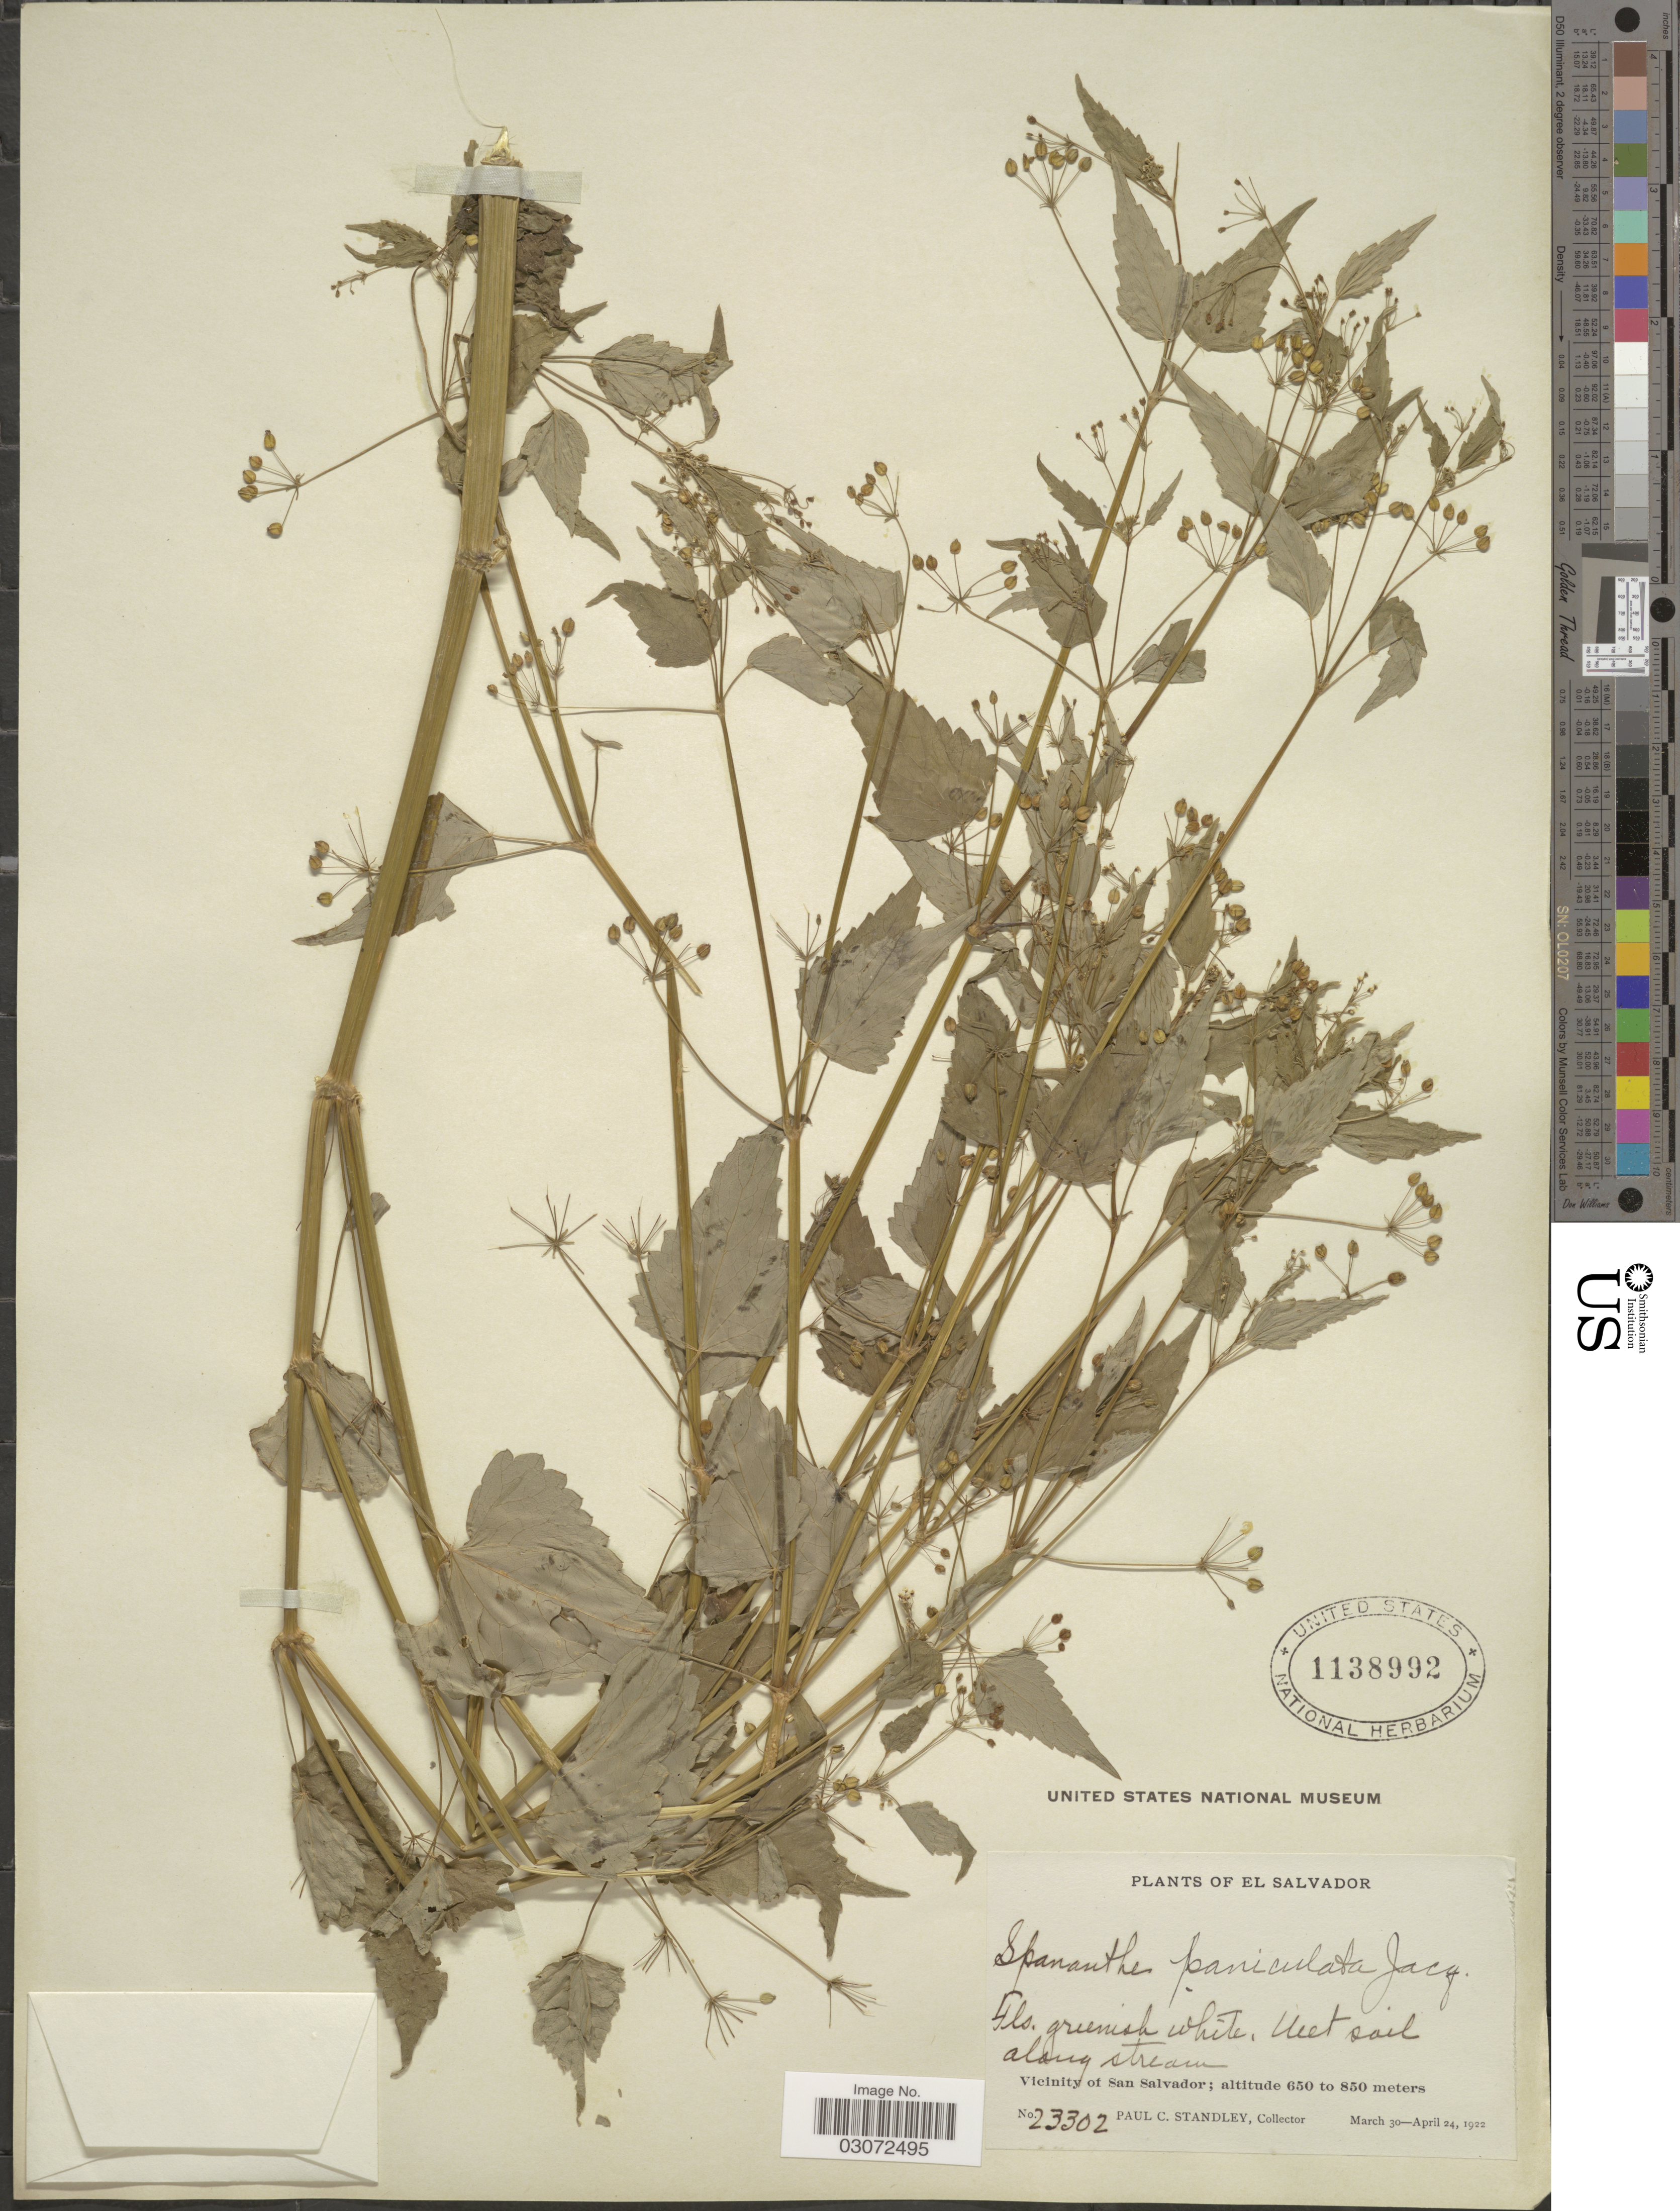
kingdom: Plantae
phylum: Tracheophyta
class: Magnoliopsida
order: Apiales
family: Apiaceae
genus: Spananthe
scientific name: Spananthe paniculata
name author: Jacq.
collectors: P. C. Standley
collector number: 23302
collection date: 1922-03-30/1922-04-24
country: El Salvador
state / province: San Salvador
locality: Vicinity of San Salvador.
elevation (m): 650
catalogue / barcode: US 1138992